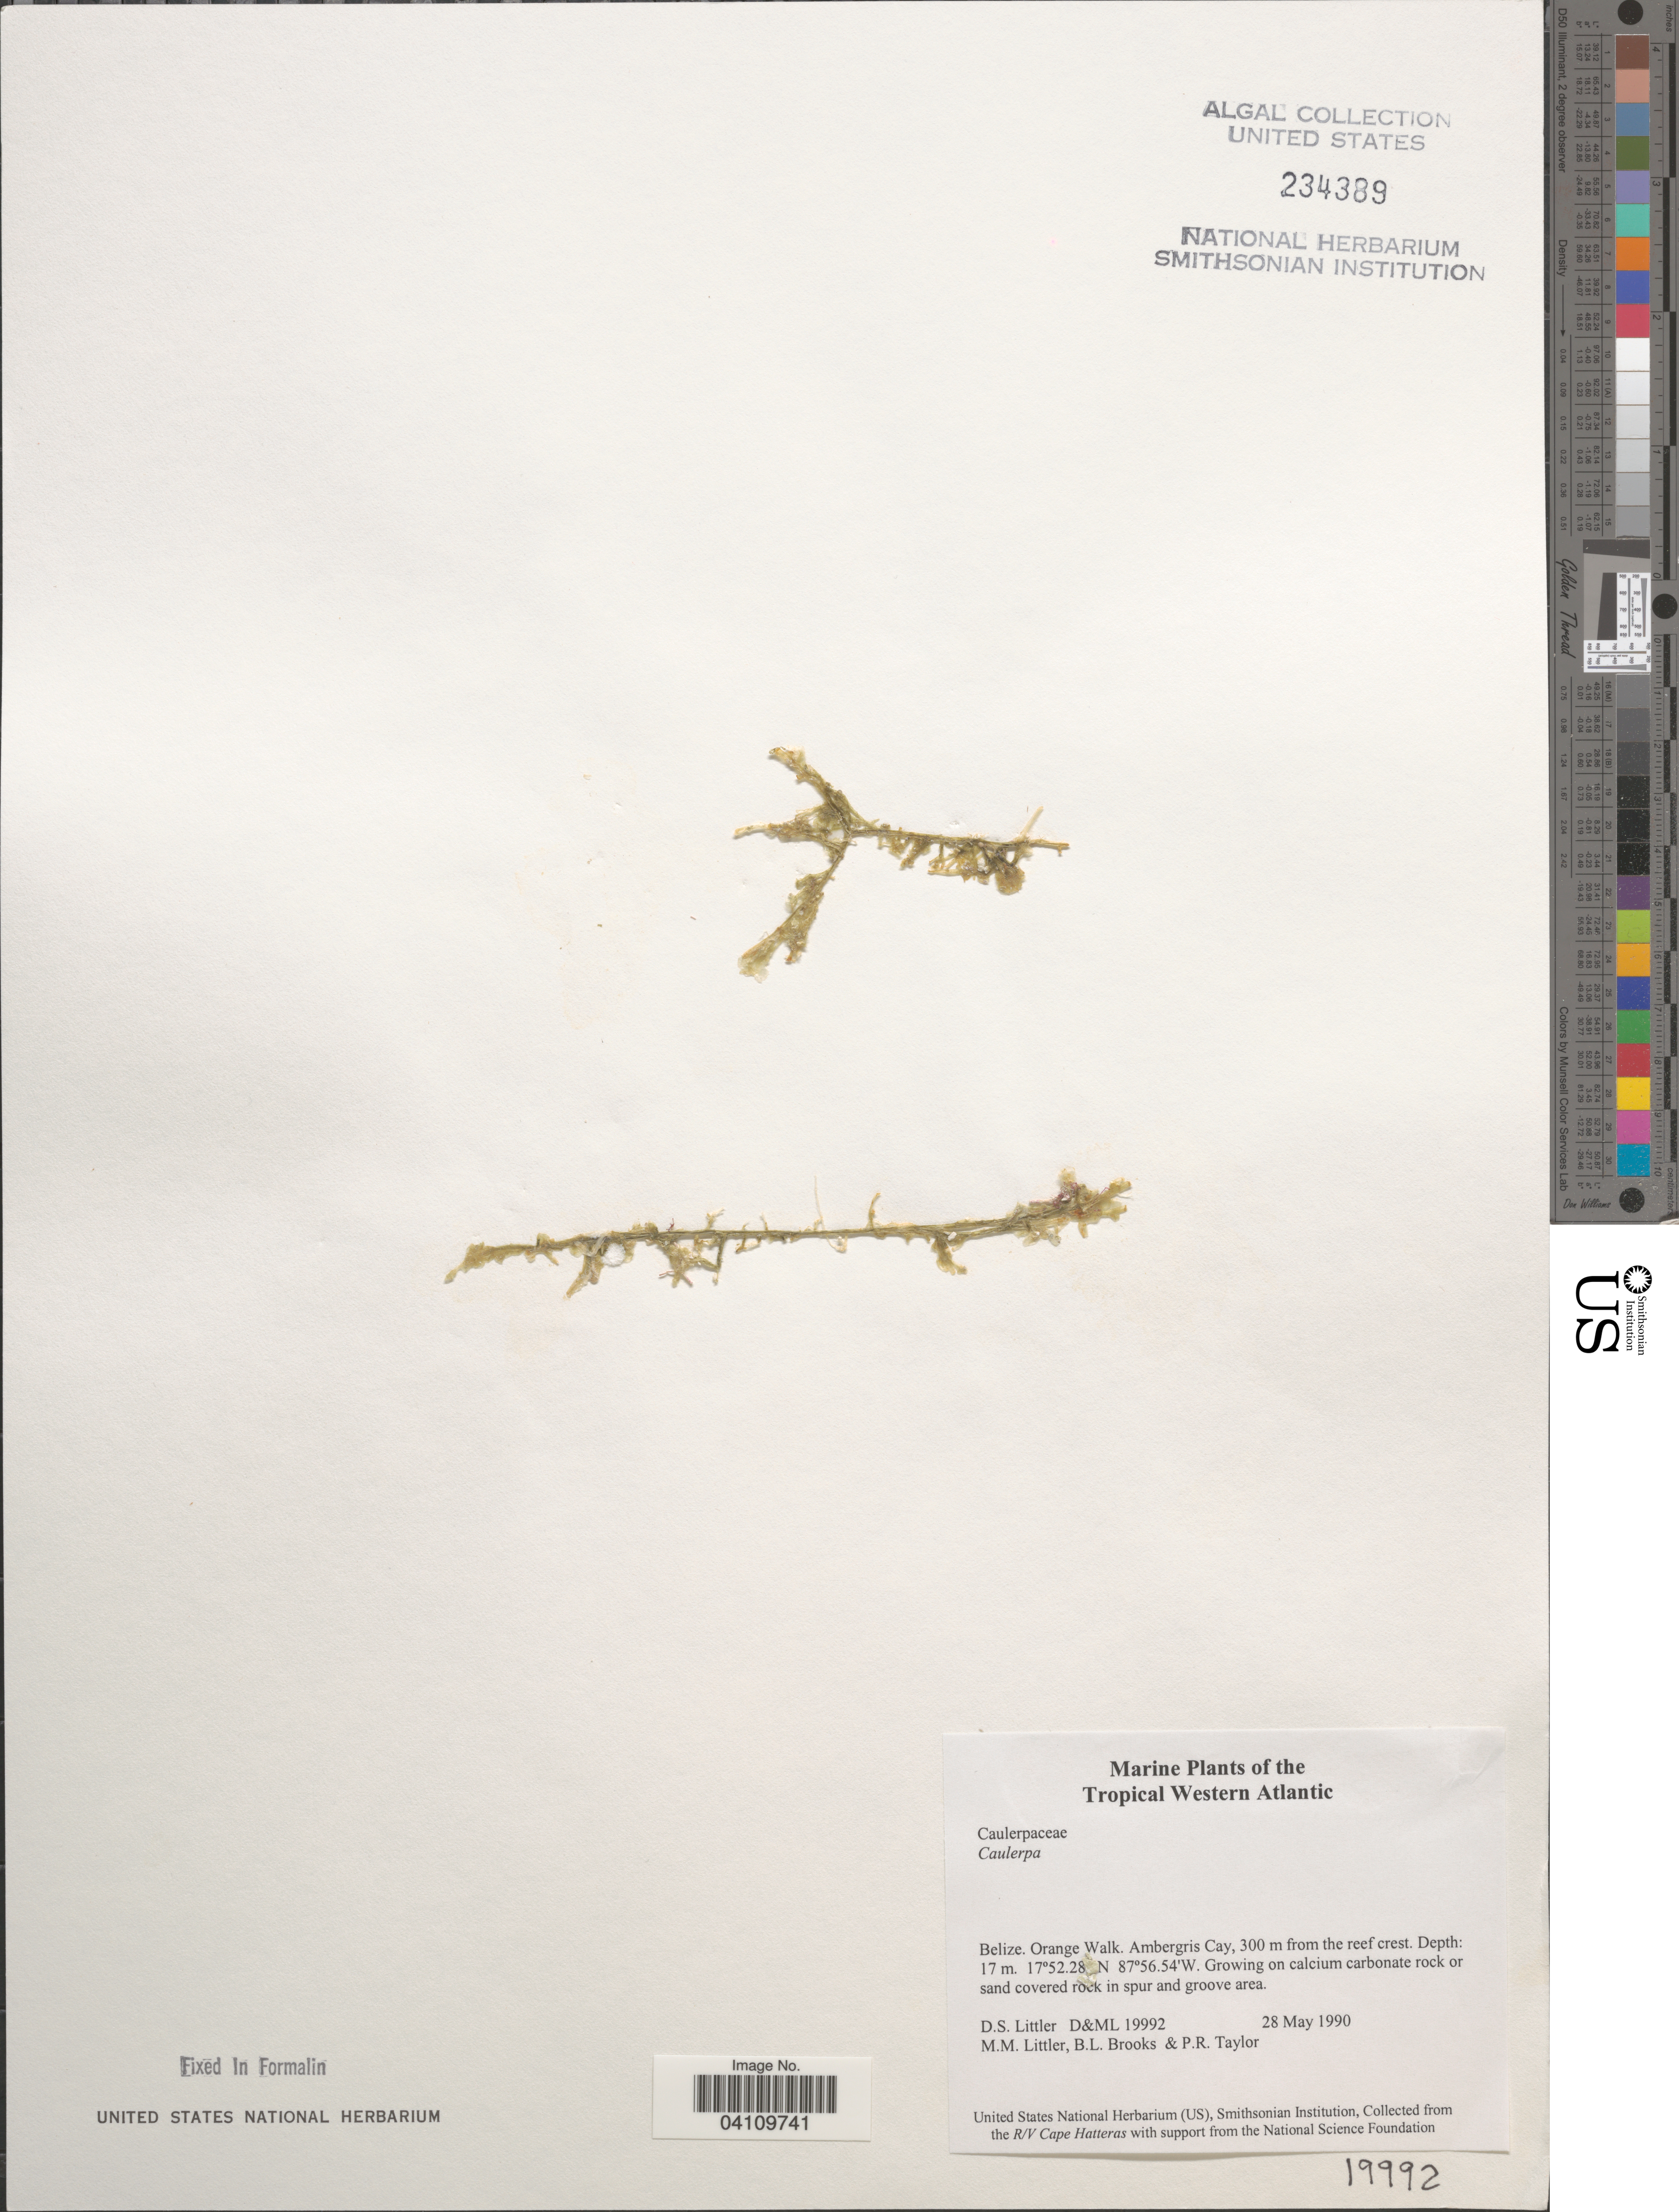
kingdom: Plantae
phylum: Chlorophyta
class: Ulvophyceae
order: Bryopsidales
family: Caulerpaceae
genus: Caulerpa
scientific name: Caulerpa sp.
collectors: D. S. Littler, B. Brooks & P. R. Taylor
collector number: D&ML 19992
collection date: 1990-05-28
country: Belize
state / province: Orange Walk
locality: Tropical Western Atlantic. Ambergris Cay, 300 m from the reef crest.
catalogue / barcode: US 234389